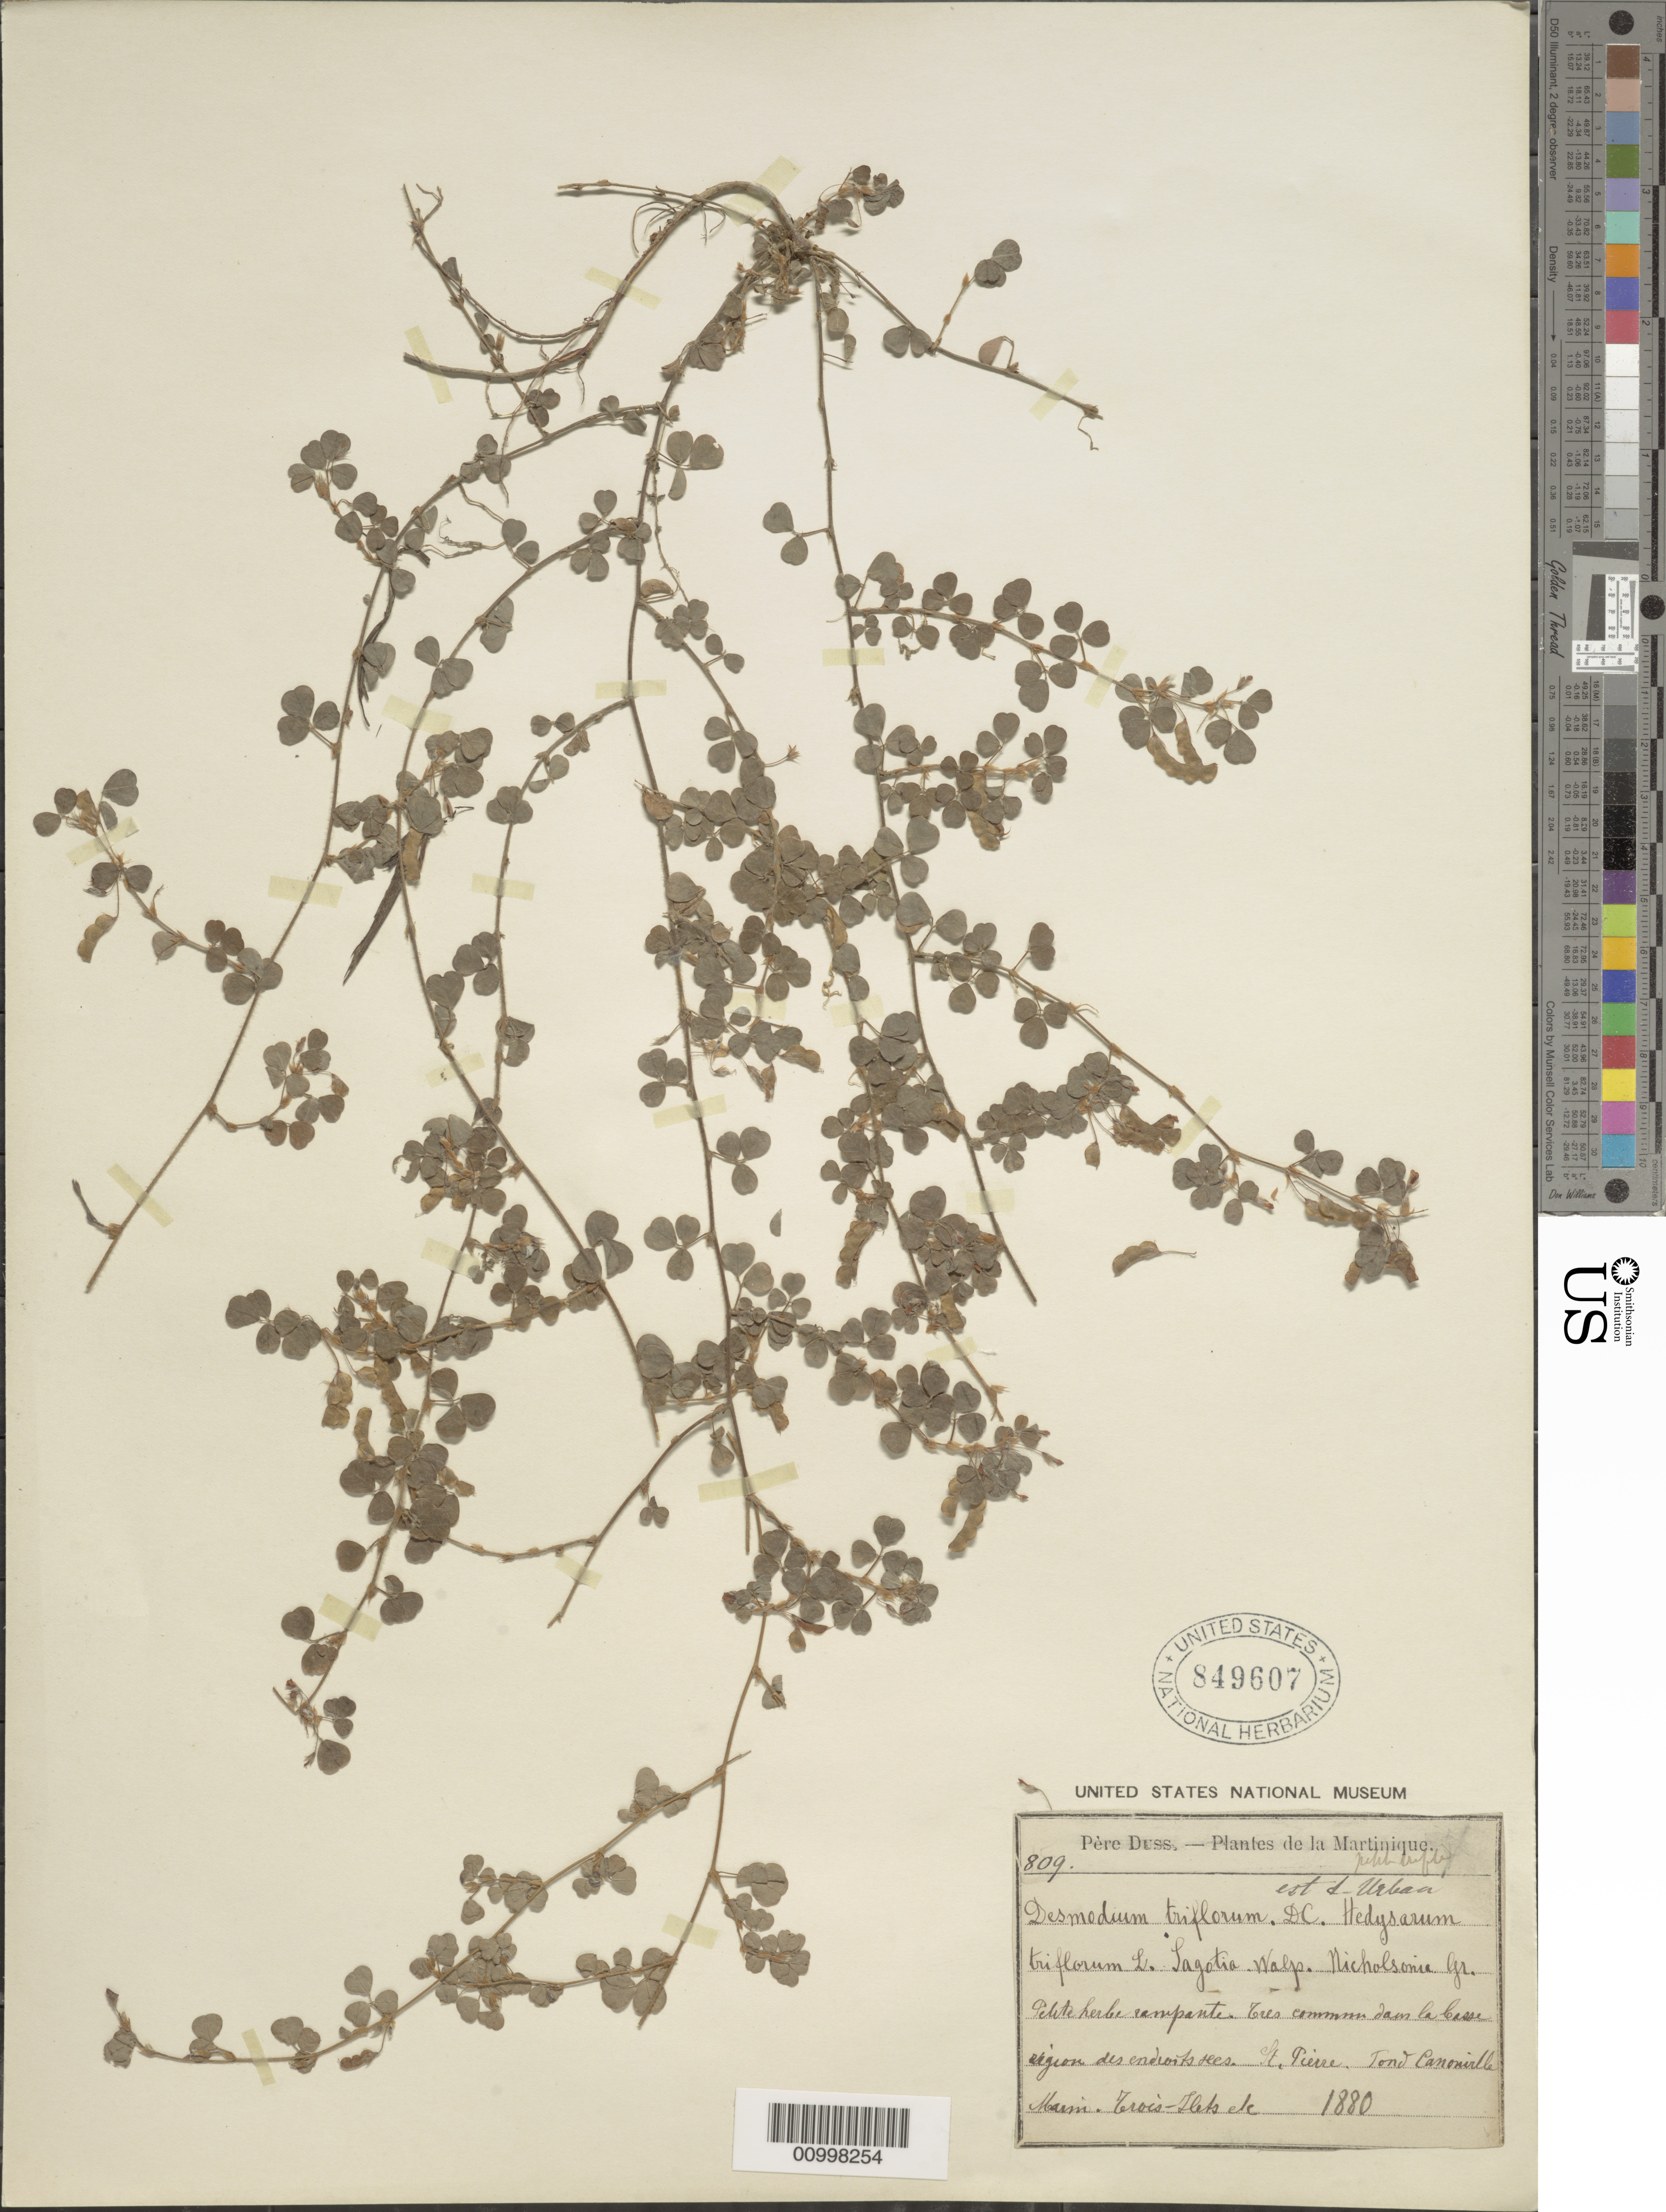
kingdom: Plantae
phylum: Tracheophyta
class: Magnoliopsida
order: Fabales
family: Fabaceae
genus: Grona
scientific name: Grona triflora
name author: (L.) H. Ohashi & K. Ohashi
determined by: Strong, Mark T., (BOT), Smithsonian Institution - National Museum of Natural History (UNITED STATES)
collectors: Père Duss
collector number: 809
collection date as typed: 01 Jan 1880 to 31 Dec 1880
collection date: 1880-01-01/1880-12-31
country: Martinique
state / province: Saint-Pierre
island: Martinique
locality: St. Pierre.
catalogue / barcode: US 849607